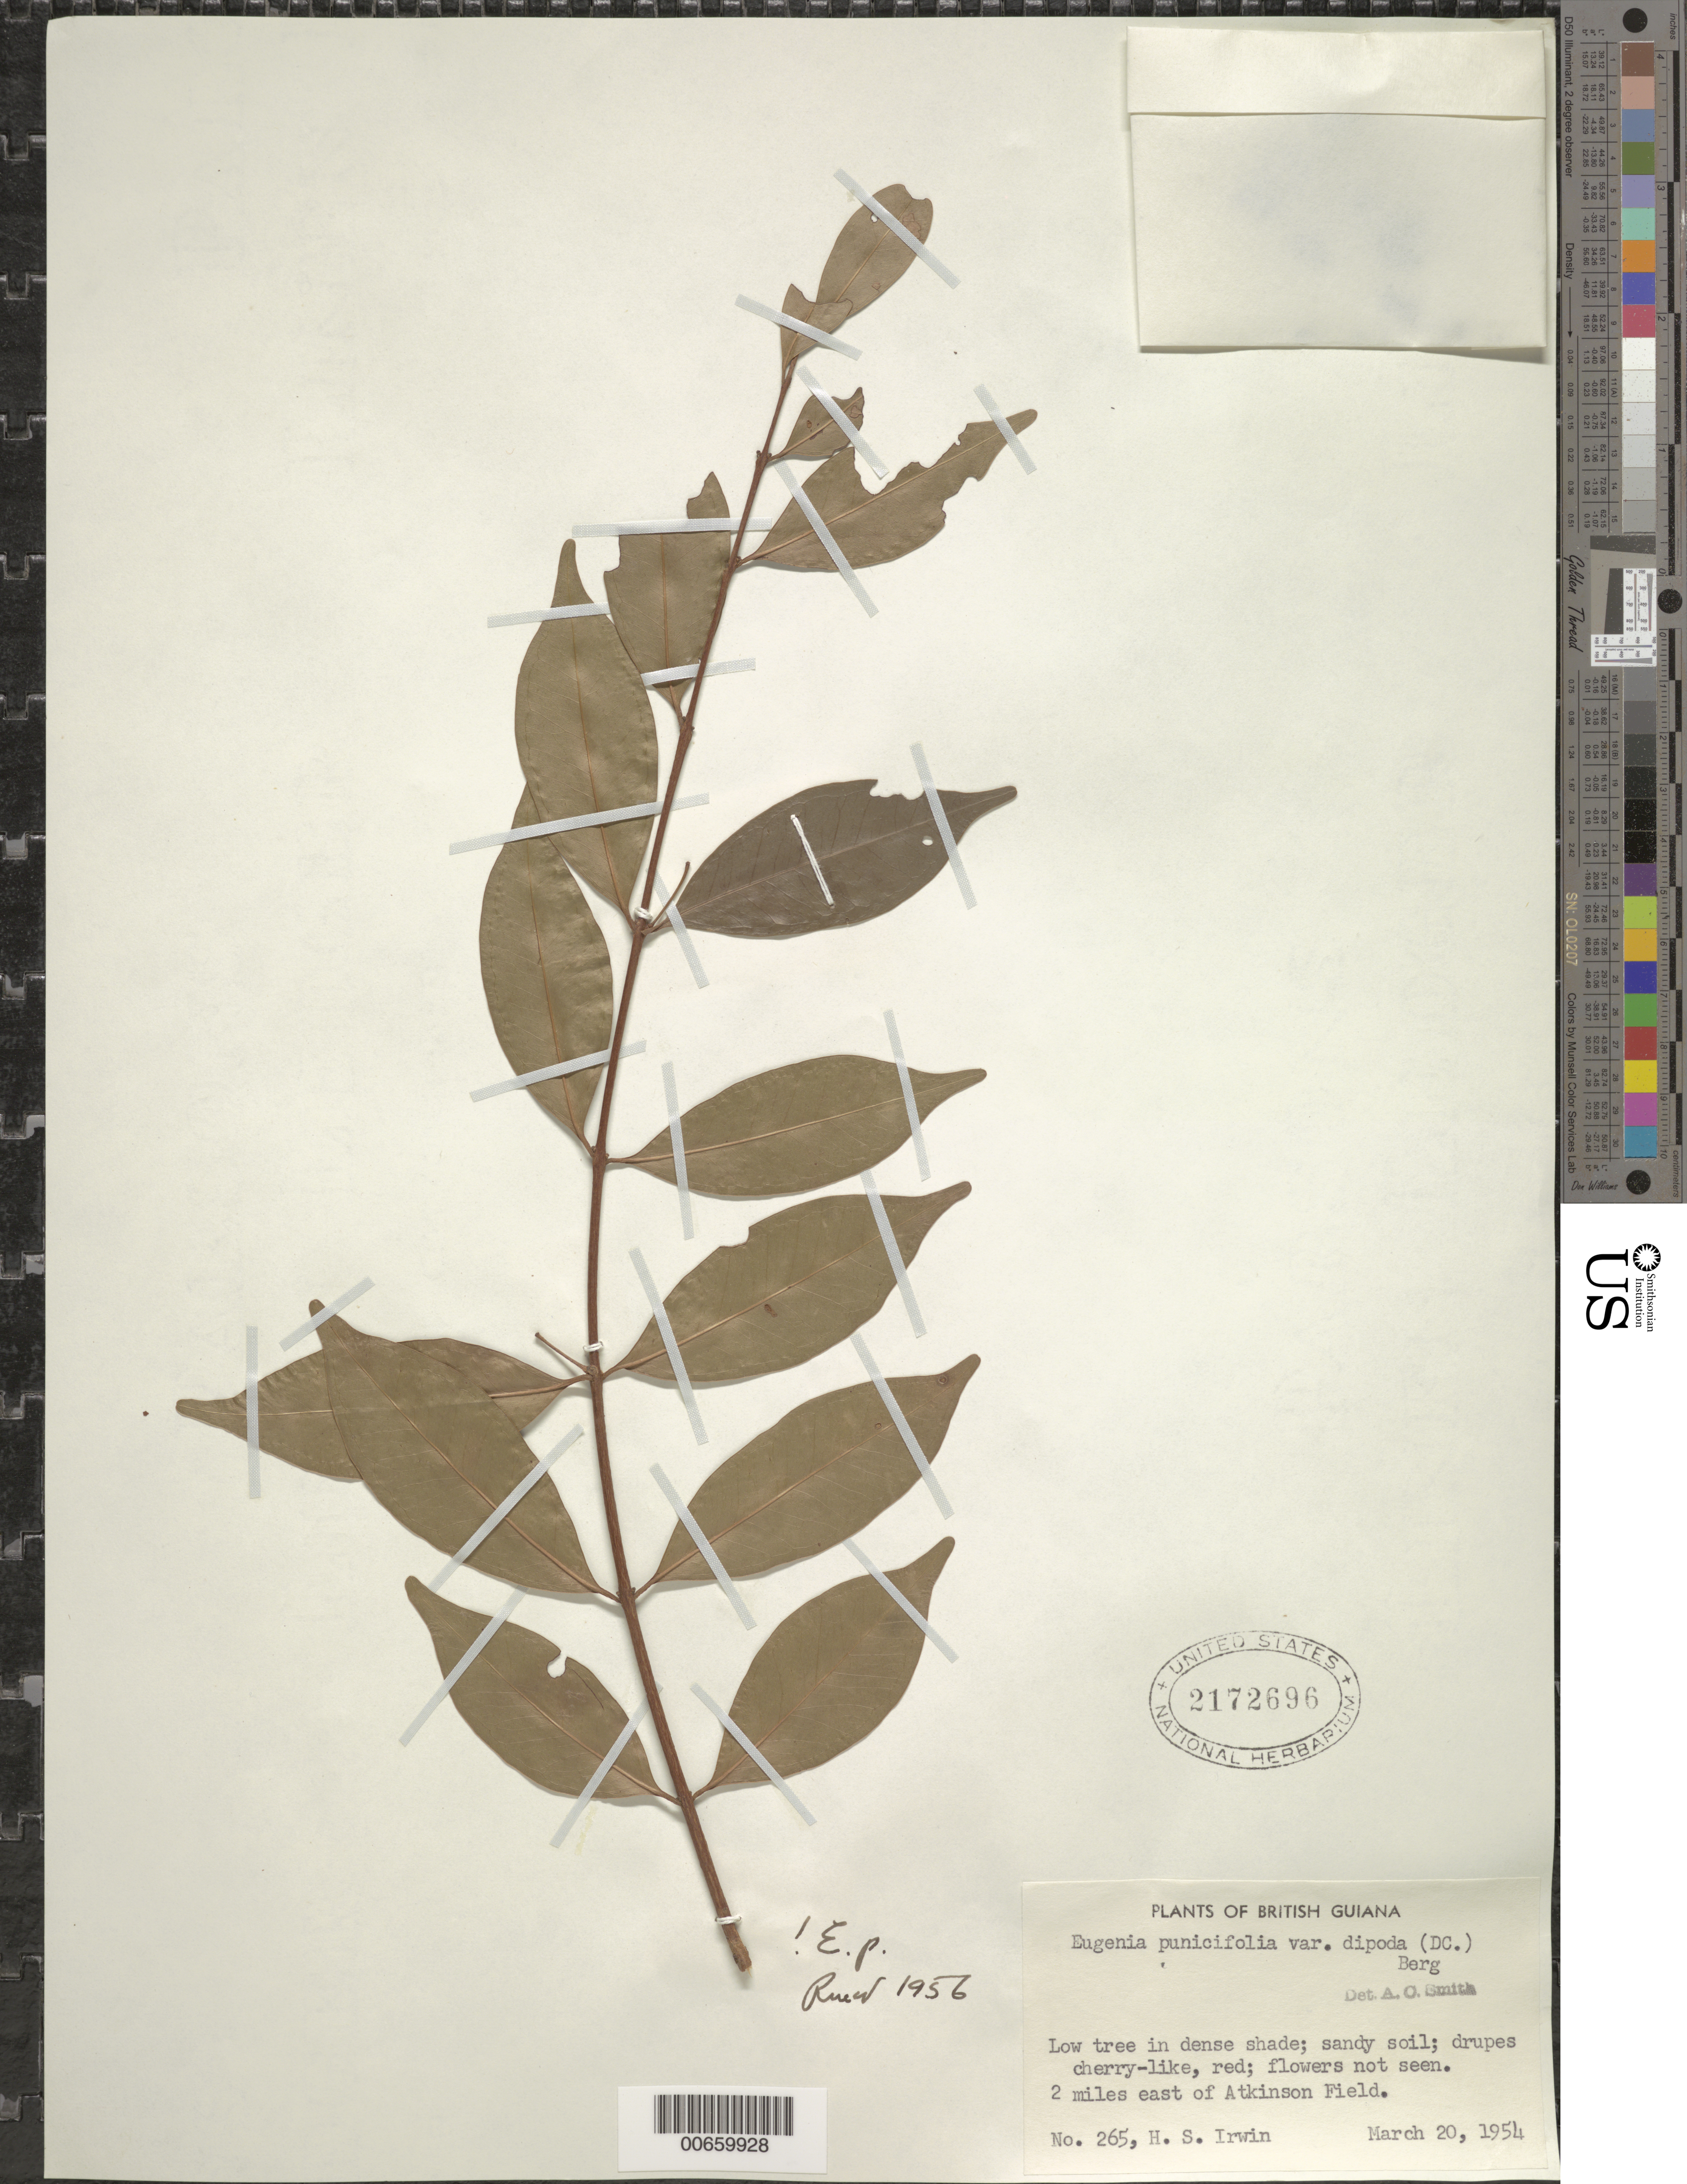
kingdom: Plantae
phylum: Tracheophyta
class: Magnoliopsida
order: Myrtales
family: Myrtaceae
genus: Eugenia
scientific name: Eugenia punicifolia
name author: (Kunth) DC.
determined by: Smith, A. C.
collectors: H. Irwin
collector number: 265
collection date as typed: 20-Mar-54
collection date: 1954-03-20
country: Guyana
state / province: Demerara-Mahaica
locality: Atkinson Field, 0.5 mi. E of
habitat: Dense shade, sandy soil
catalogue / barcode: US 2172696